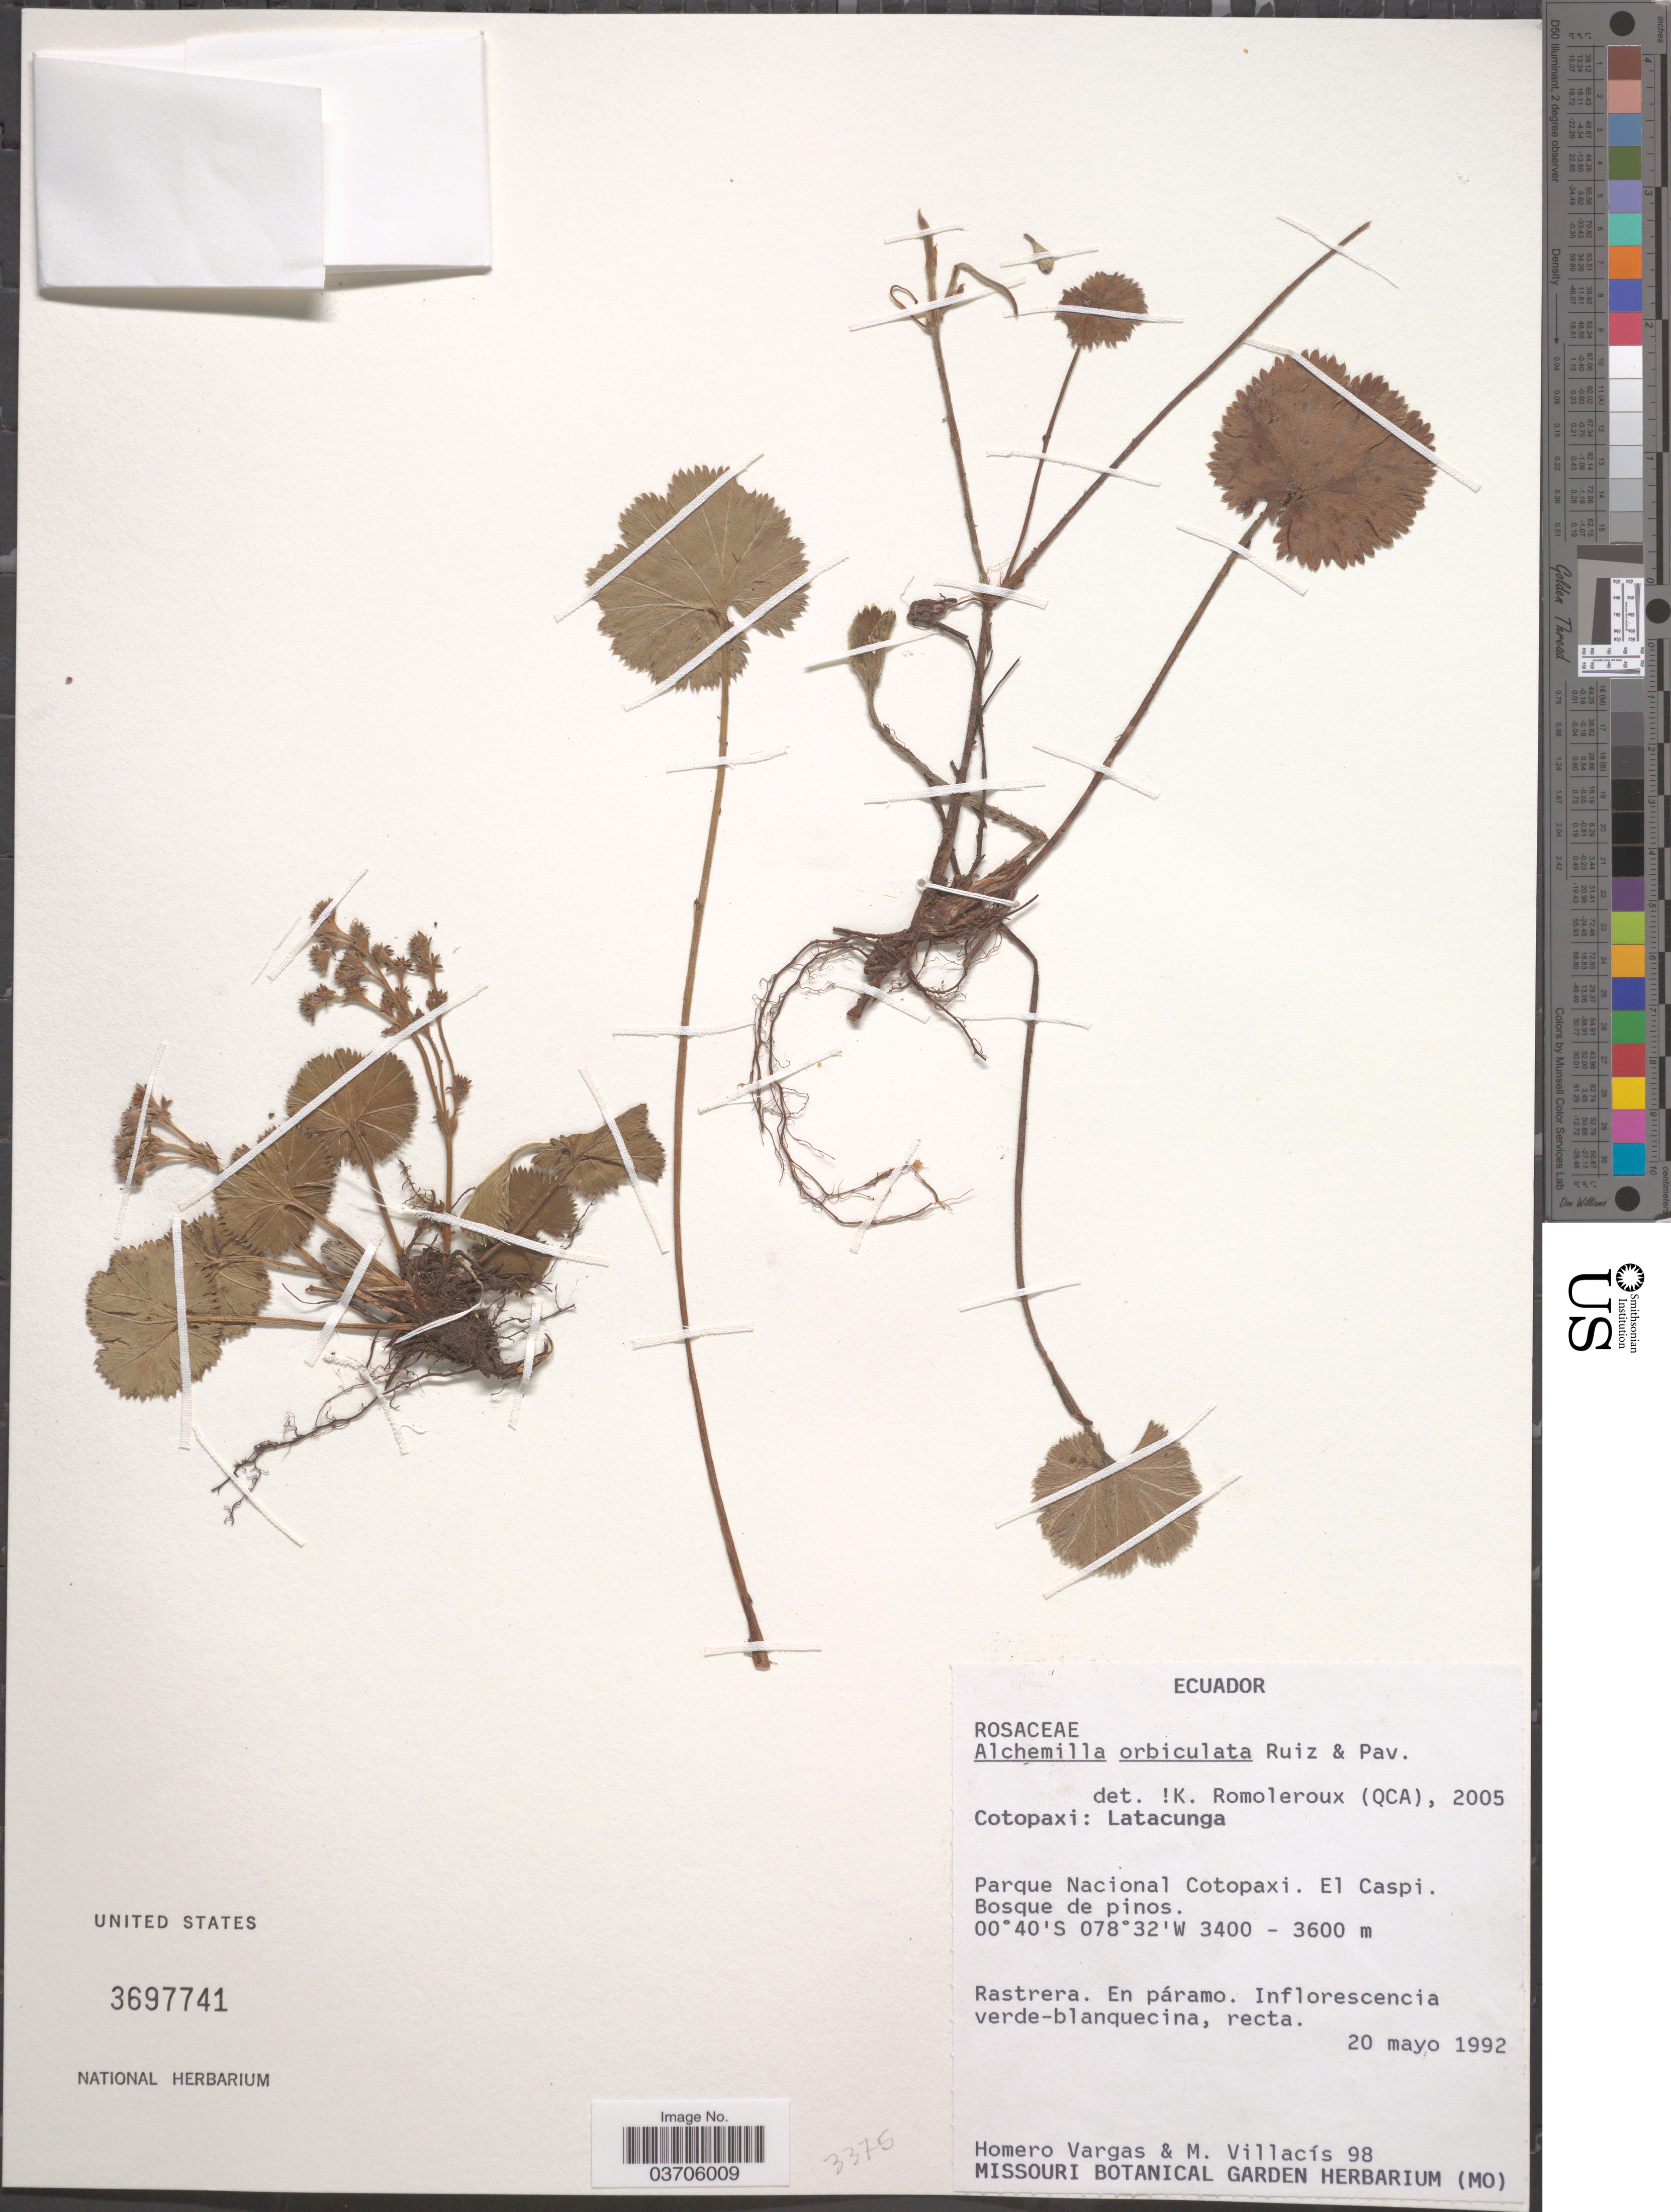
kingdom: Plantae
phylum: Tracheophyta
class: Magnoliopsida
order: Rosales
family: Rosaceae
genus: Lachemilla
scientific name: Lachemilla orbiculata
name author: (Ruiz & Pav.) Rydb.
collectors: H. Vargas & M. Villacis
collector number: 98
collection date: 1992-05-20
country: Ecuador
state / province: Cotopaxi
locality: Latacunga. Parque Nacional Cotopaxi. El Caspi.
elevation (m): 3400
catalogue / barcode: US 3697741